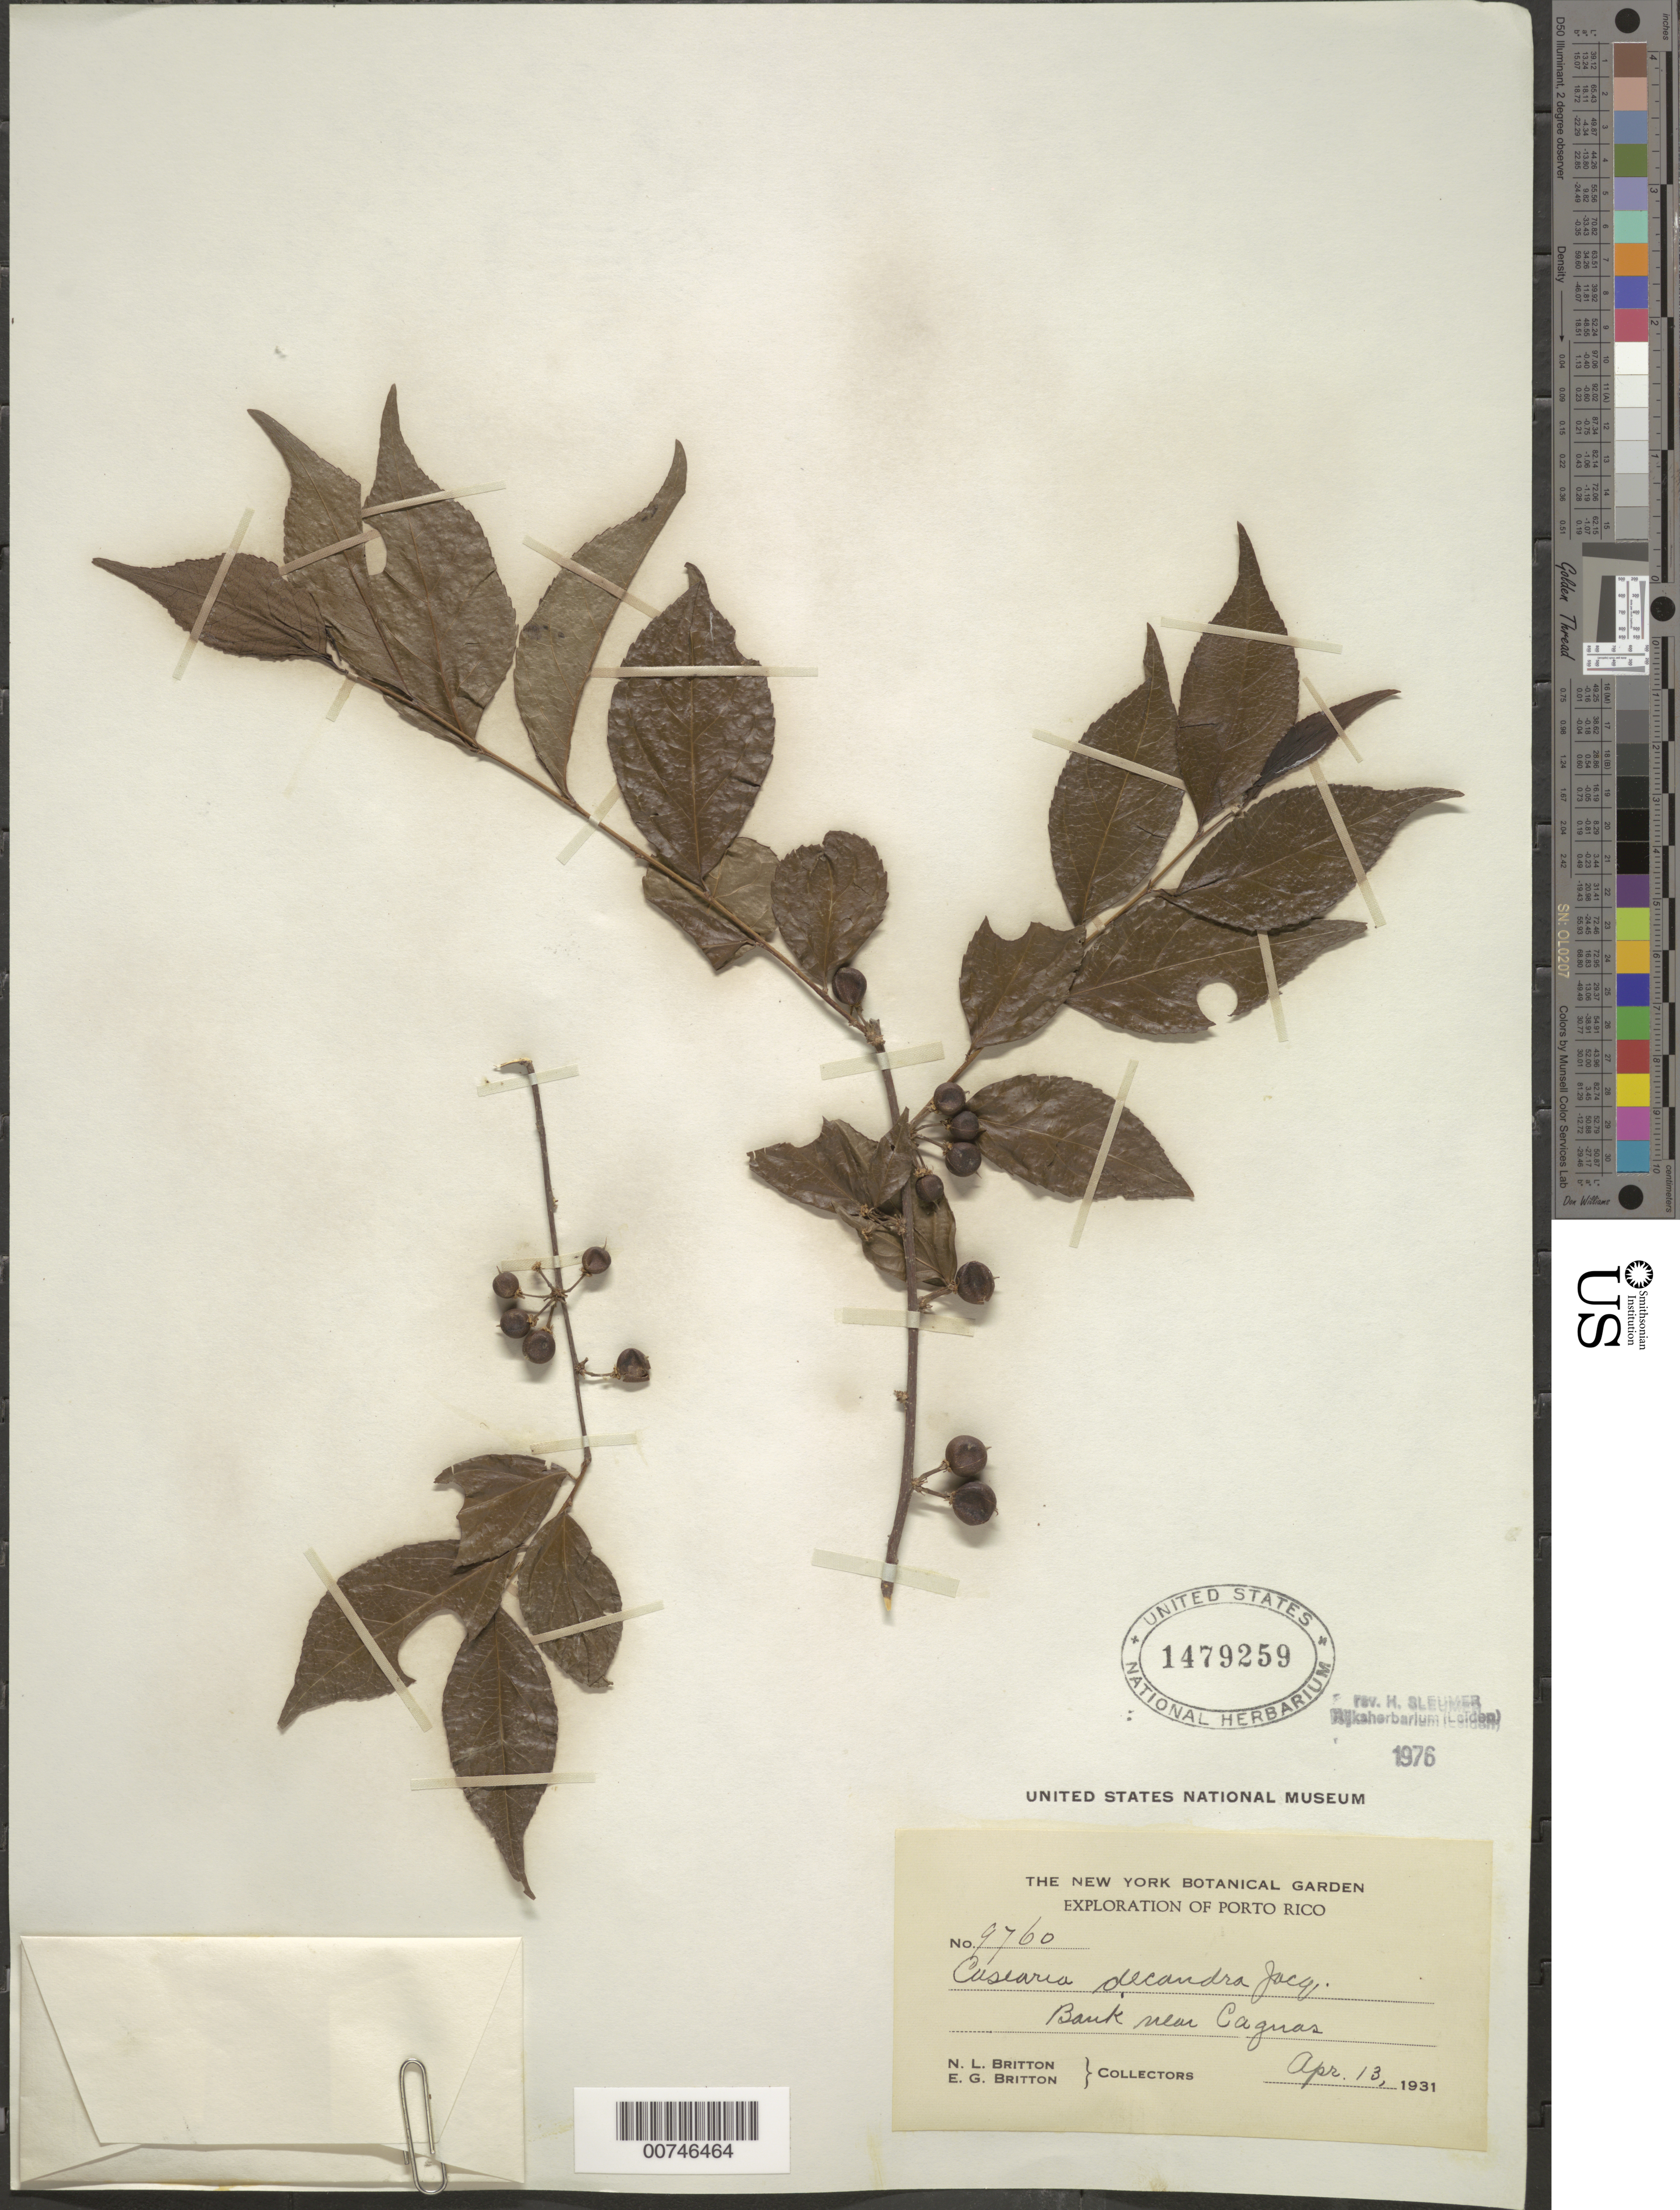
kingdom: Plantae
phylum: Tracheophyta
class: Magnoliopsida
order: Malpighiales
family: Salicaceae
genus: Casearia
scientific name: Casearia decandra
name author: Jacq.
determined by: Sleumer, H. O.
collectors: N. Britton & E. G. Britton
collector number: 9760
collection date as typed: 13 Apr 1931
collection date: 1931-04-13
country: Puerto Rico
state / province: Caguas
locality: Near Caguas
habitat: Bank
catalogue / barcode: US 1479259